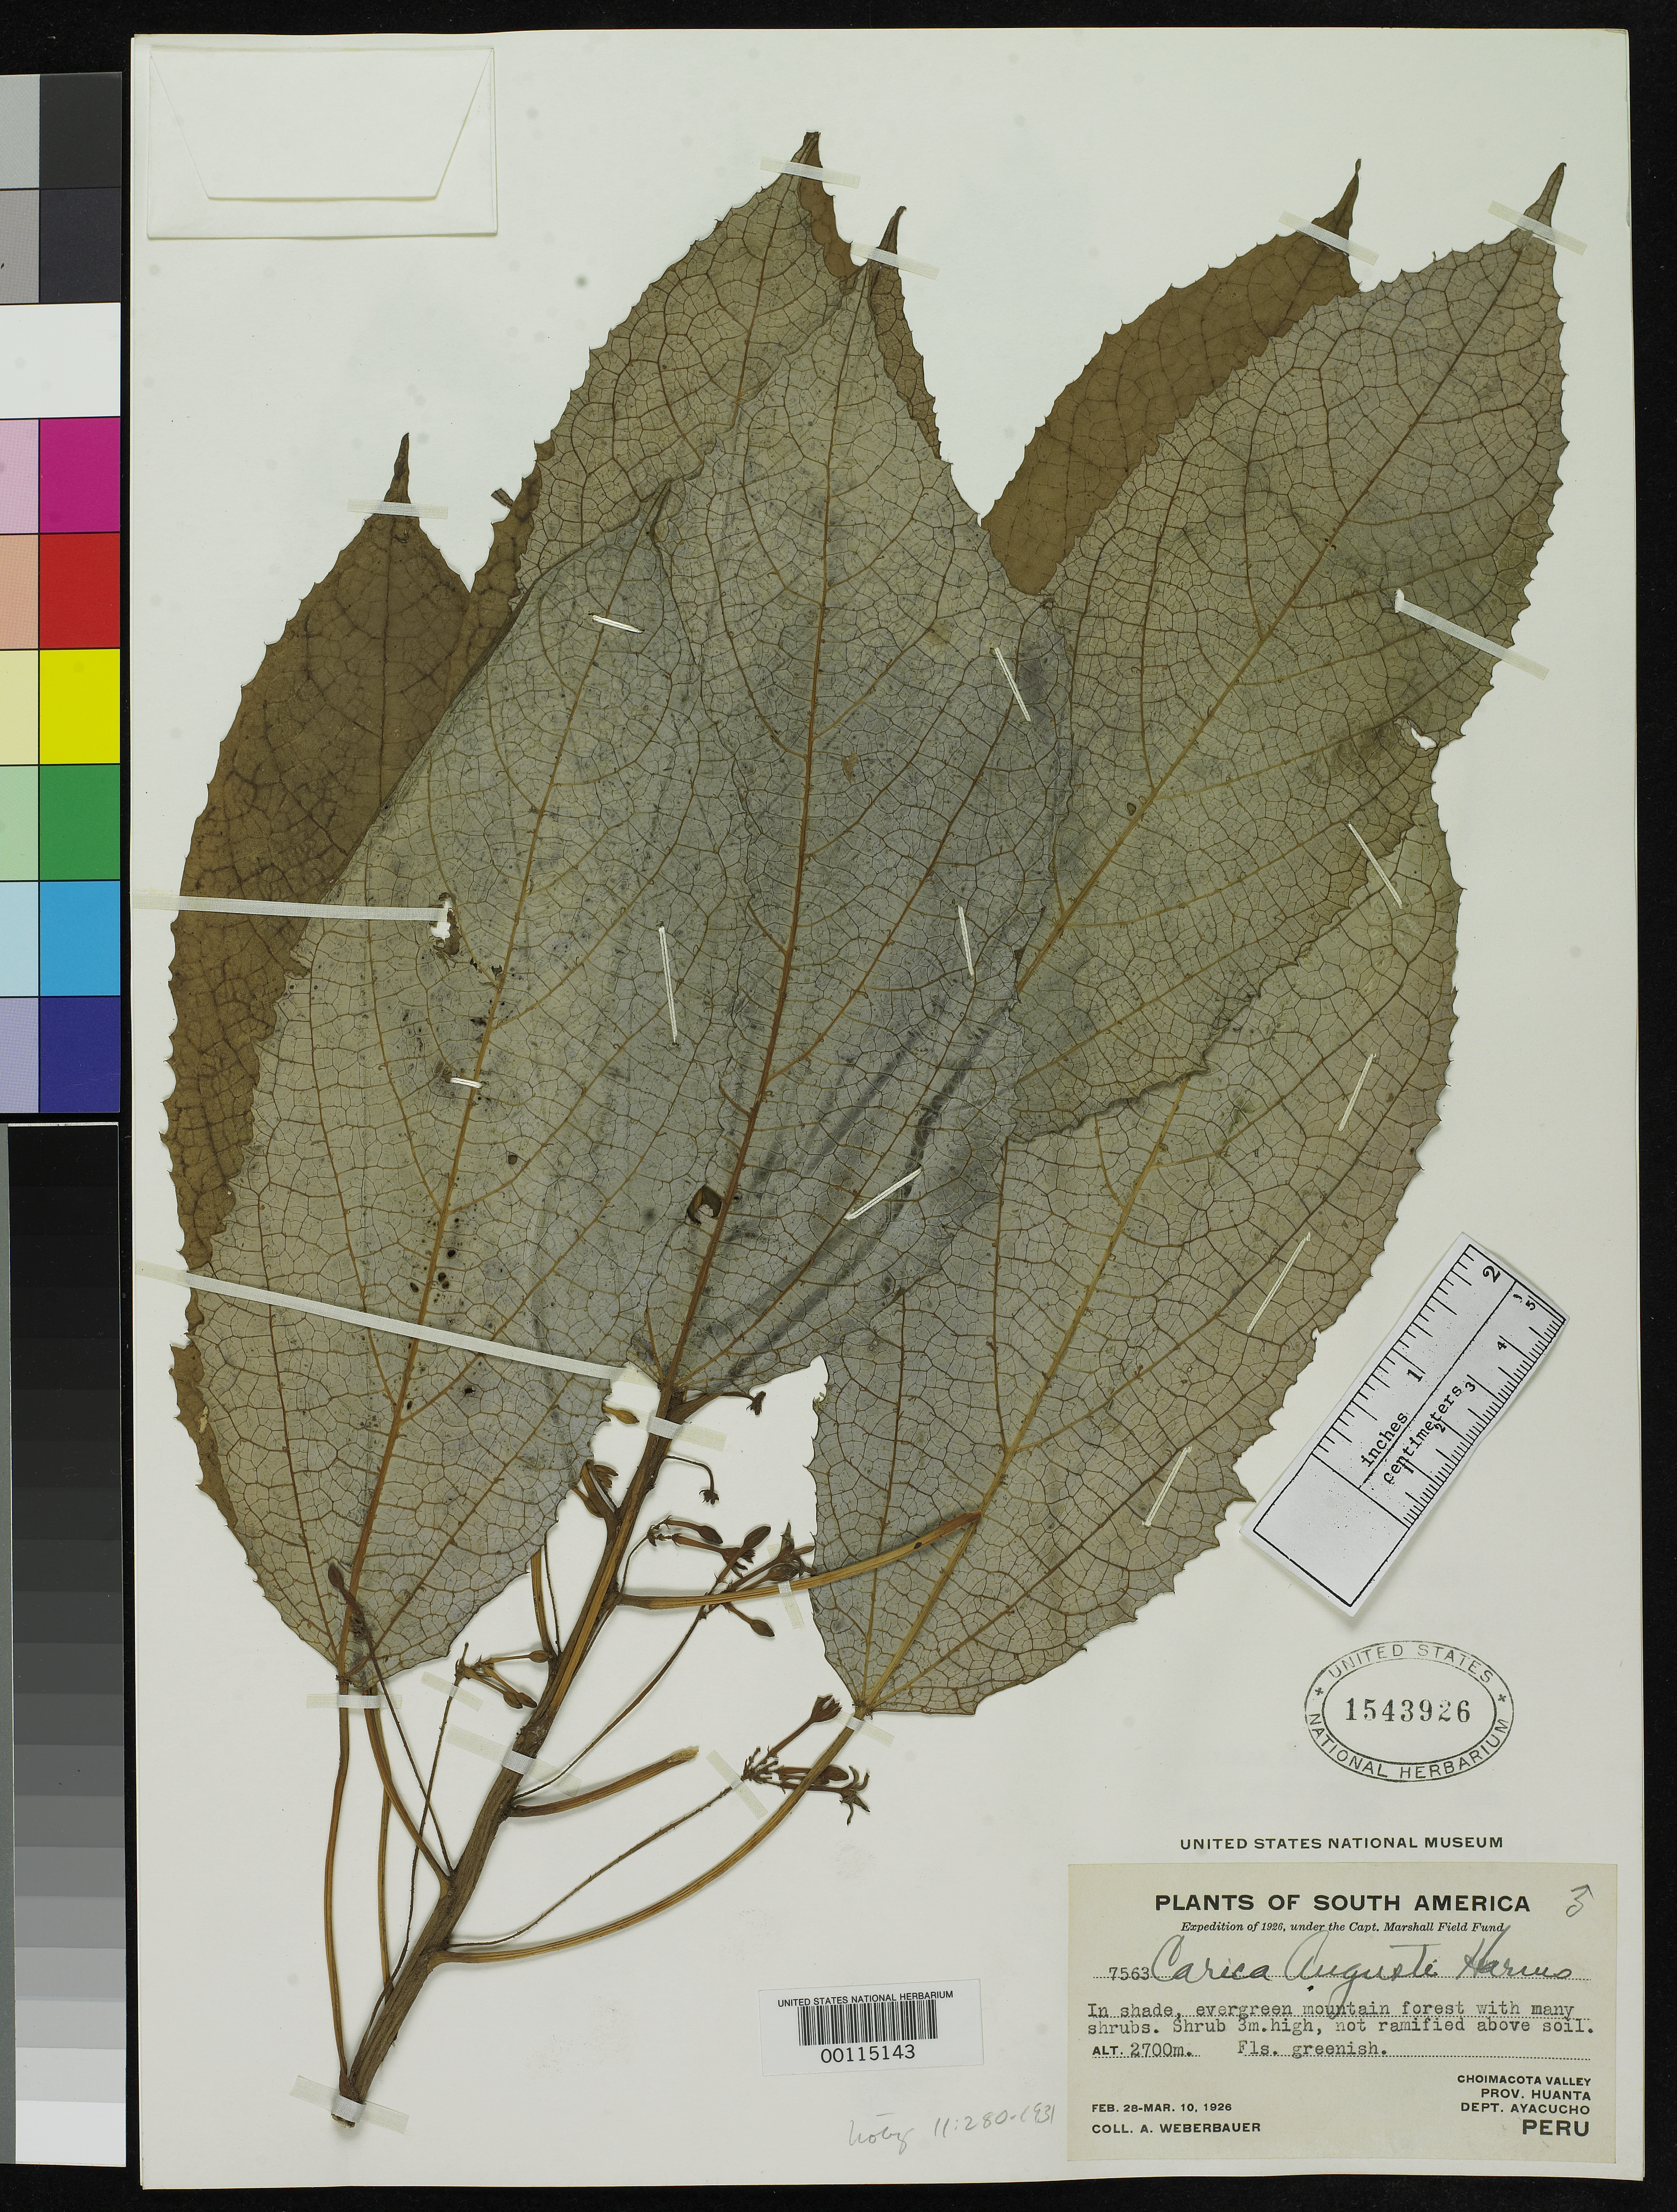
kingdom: Plantae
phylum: Tracheophyta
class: Magnoliopsida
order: Brassicales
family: Caricaceae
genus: Carica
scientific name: Carica augusti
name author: Harms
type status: Syntype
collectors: A. Weberbauer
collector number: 7563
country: Peru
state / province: Ayacucho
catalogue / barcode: US 1543926